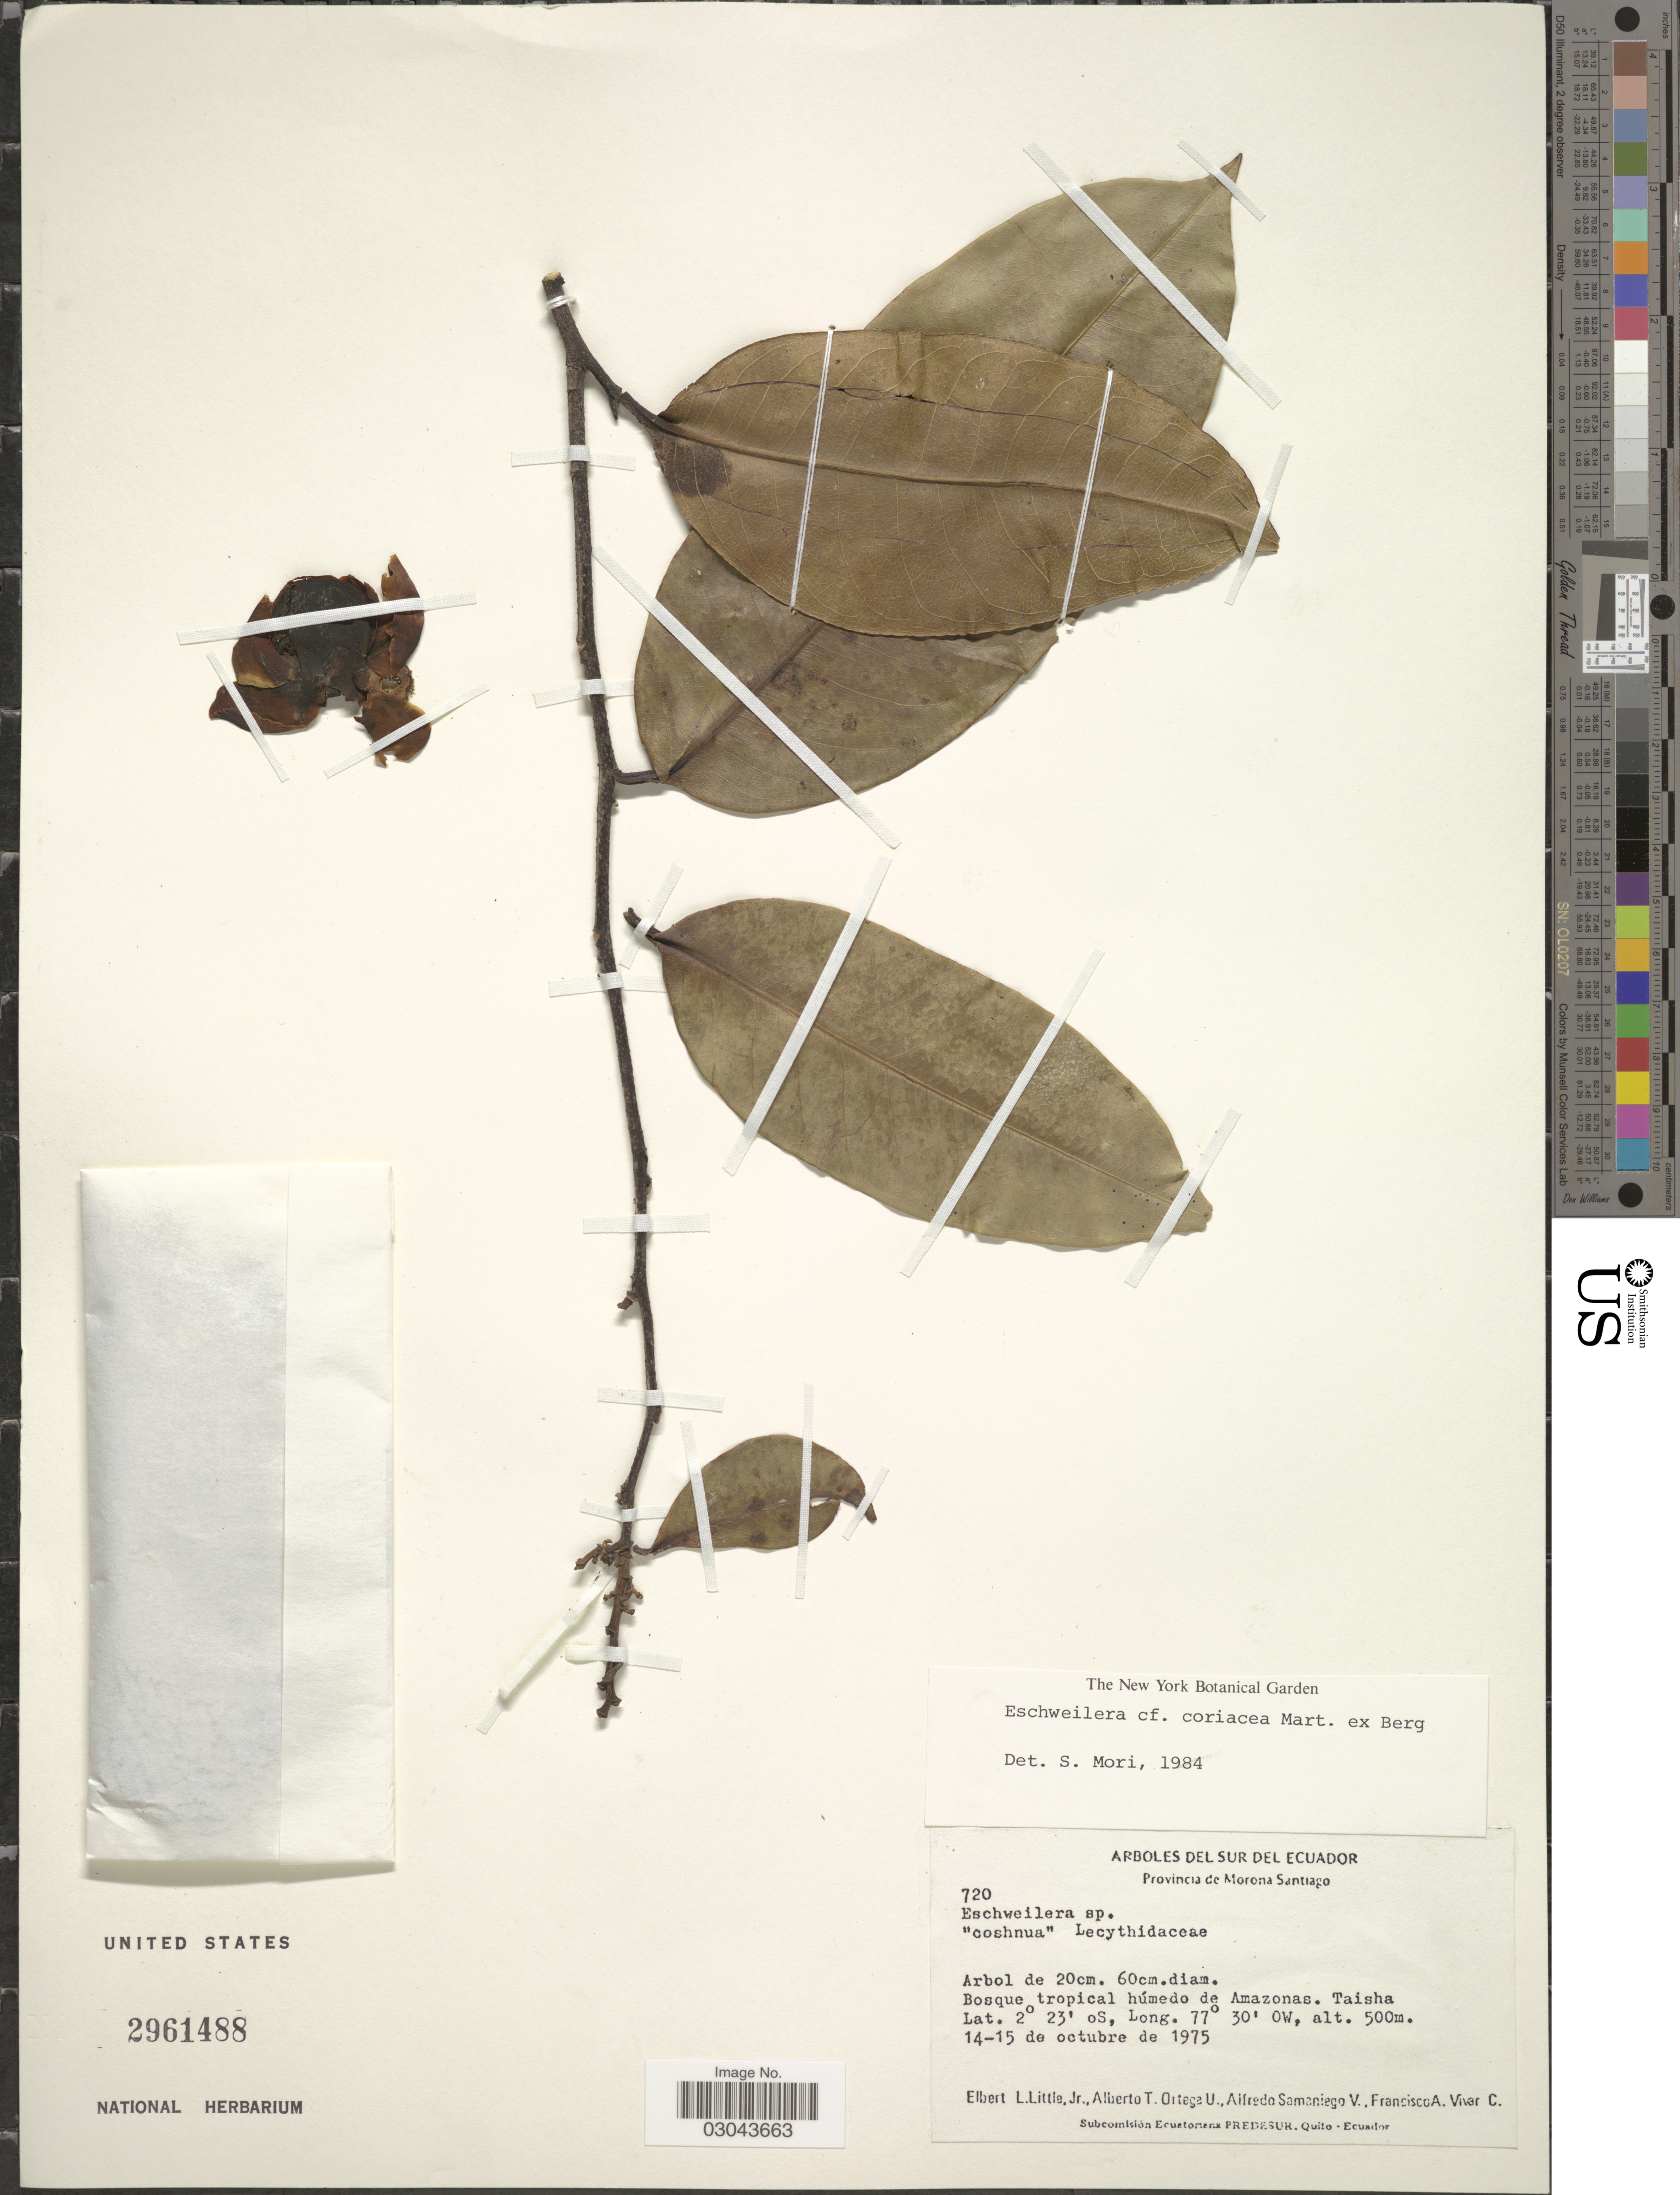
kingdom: Plantae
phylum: Tracheophyta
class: Magnoliopsida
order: Ericales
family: Lecythidaceae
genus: Eschweilera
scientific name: Eschweilera coriacea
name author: (DC.) S.A. Mori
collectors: E. L. Little, A. T. Ortega U., A. V. Samaniego & F. A. Vivar C.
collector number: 720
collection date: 1975-10-14/1975-10-15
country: Ecuador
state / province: Morona-Santiago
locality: Sur del Ecuador. Bosque tropical húmedo de Amazonas, Taisha.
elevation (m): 500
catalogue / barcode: US 2961488